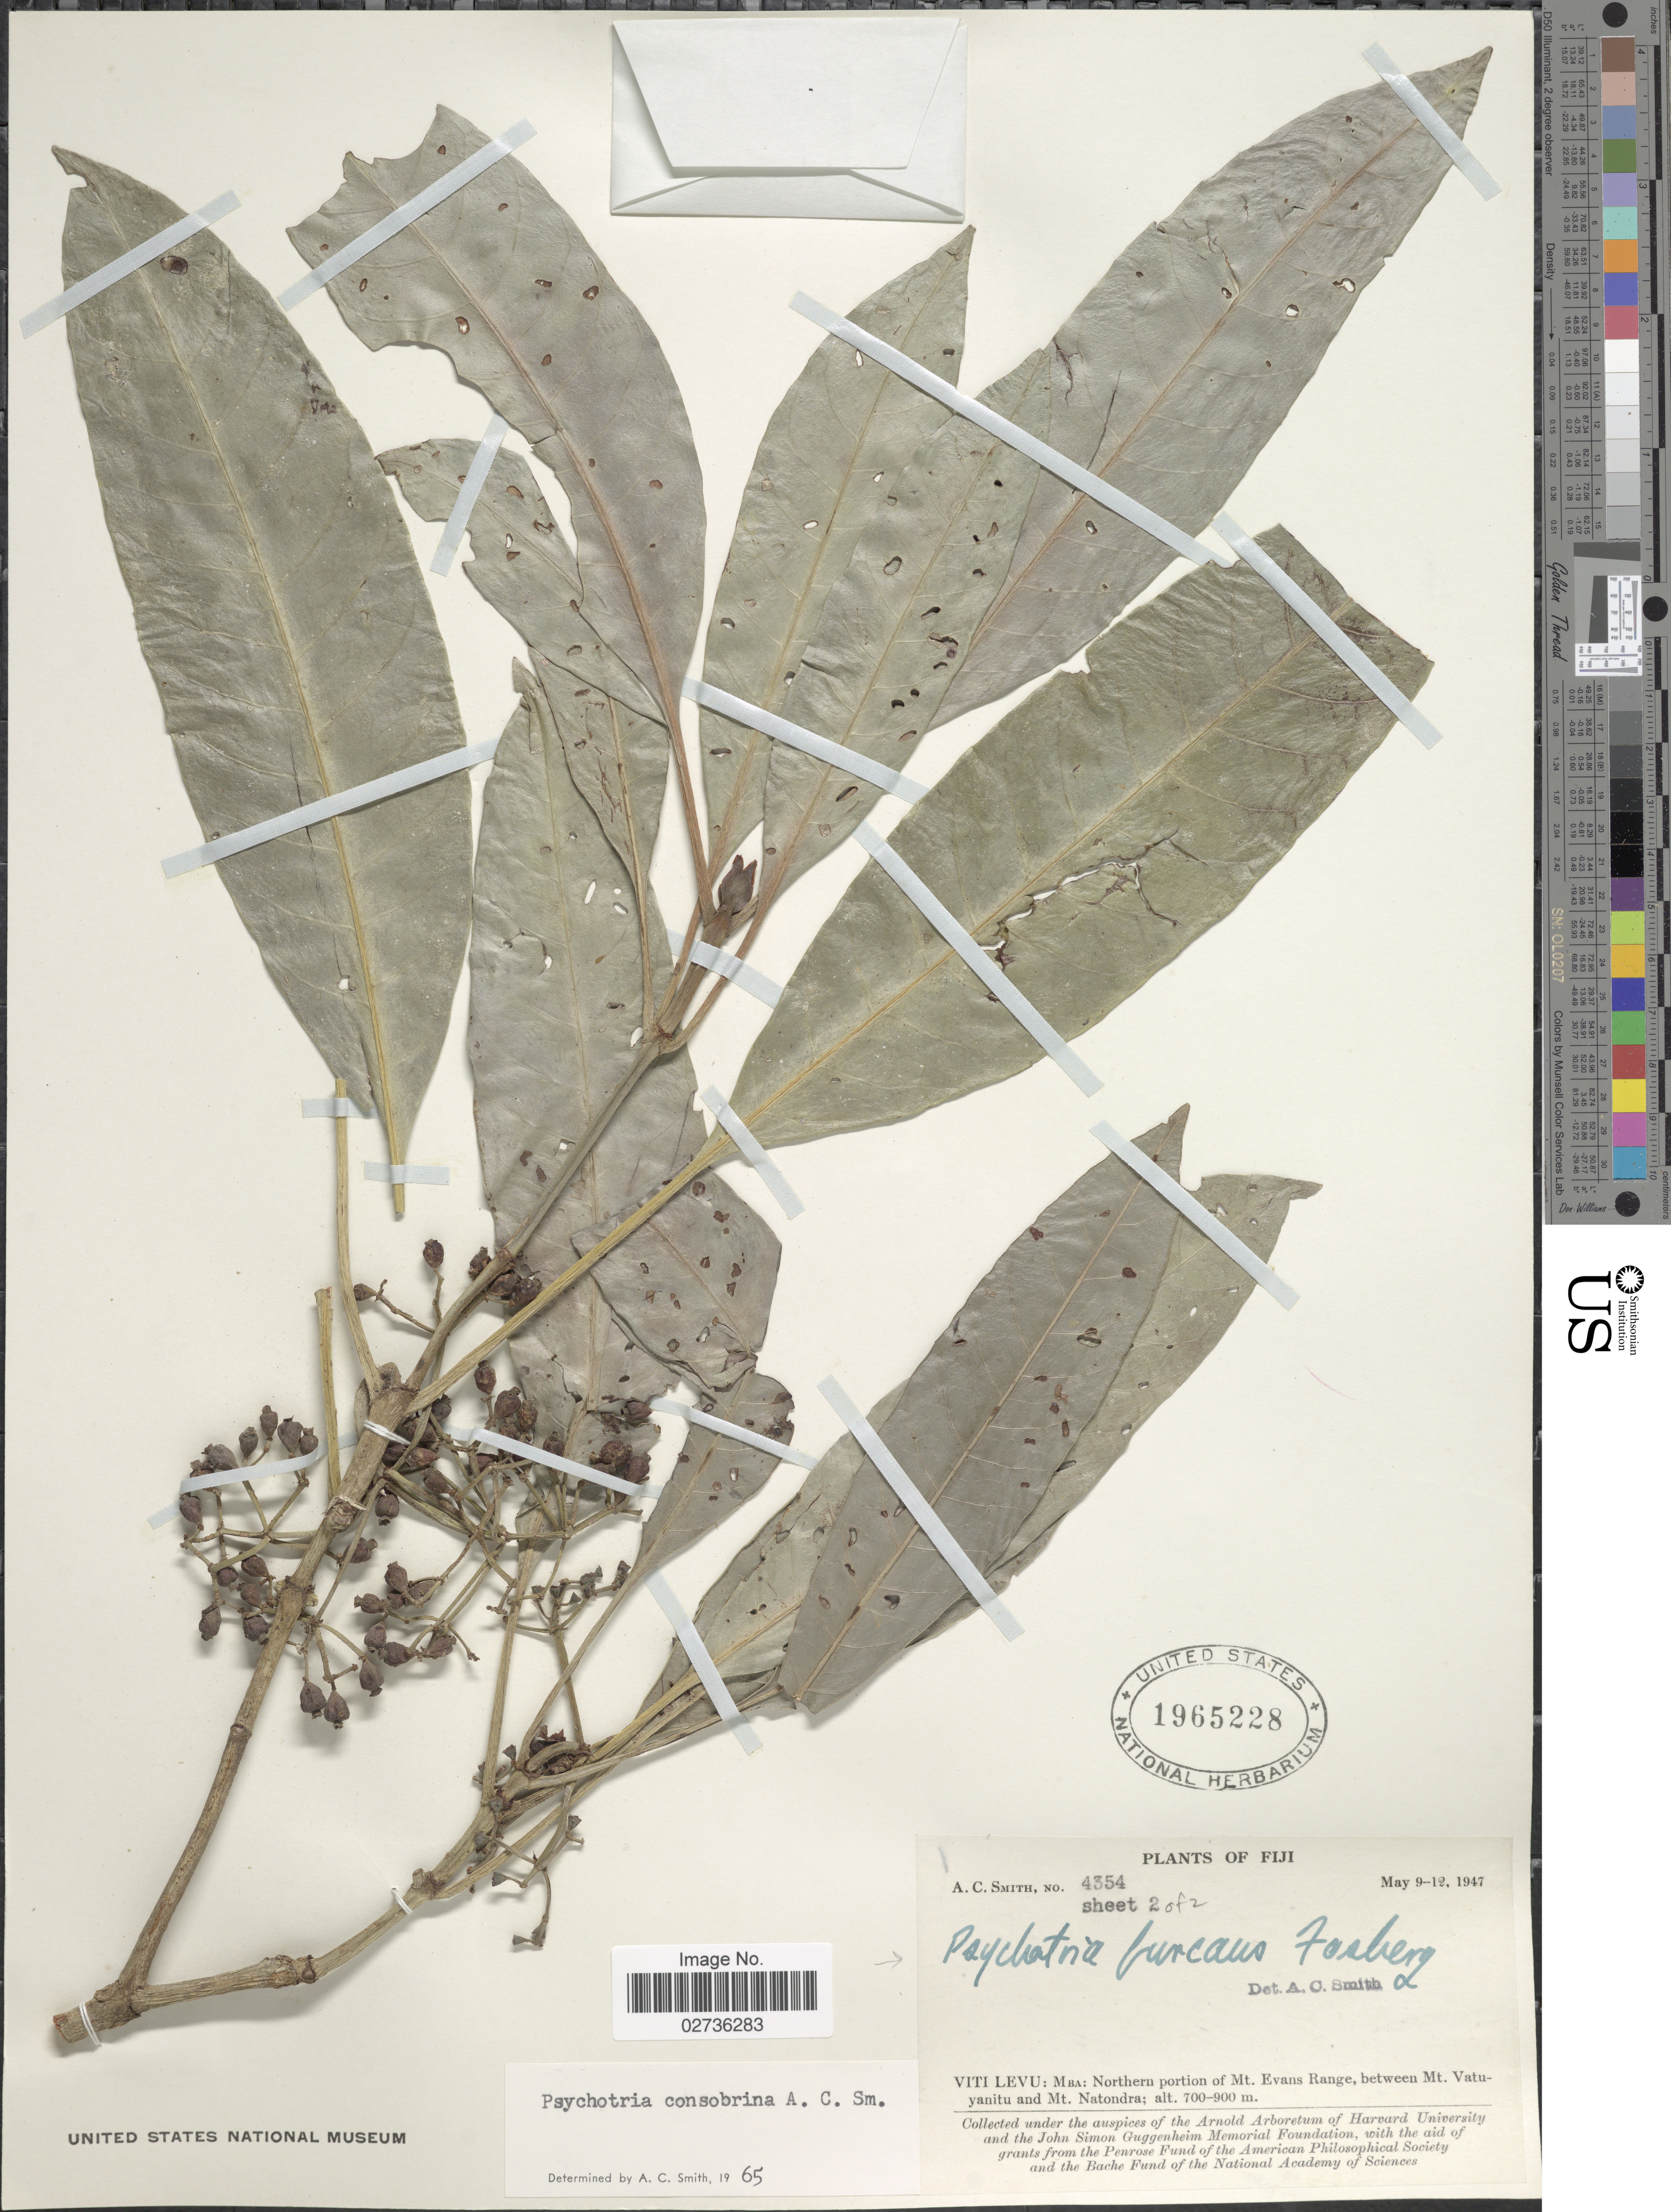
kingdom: Plantae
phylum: Tracheophyta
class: Magnoliopsida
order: Gentianales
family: Rubiaceae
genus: Psychotria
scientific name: Psychotria furcans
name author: Fosberg in A.C. Sm.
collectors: A. C. Smith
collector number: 4354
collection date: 1947-05-09/1947-05-12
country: Fiji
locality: Viti Levu: MBA: Northern Portion of Mt. Evans Range, between Mt. Vatuyanitu and Mt. Natondra.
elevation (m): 700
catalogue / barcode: US 1965228